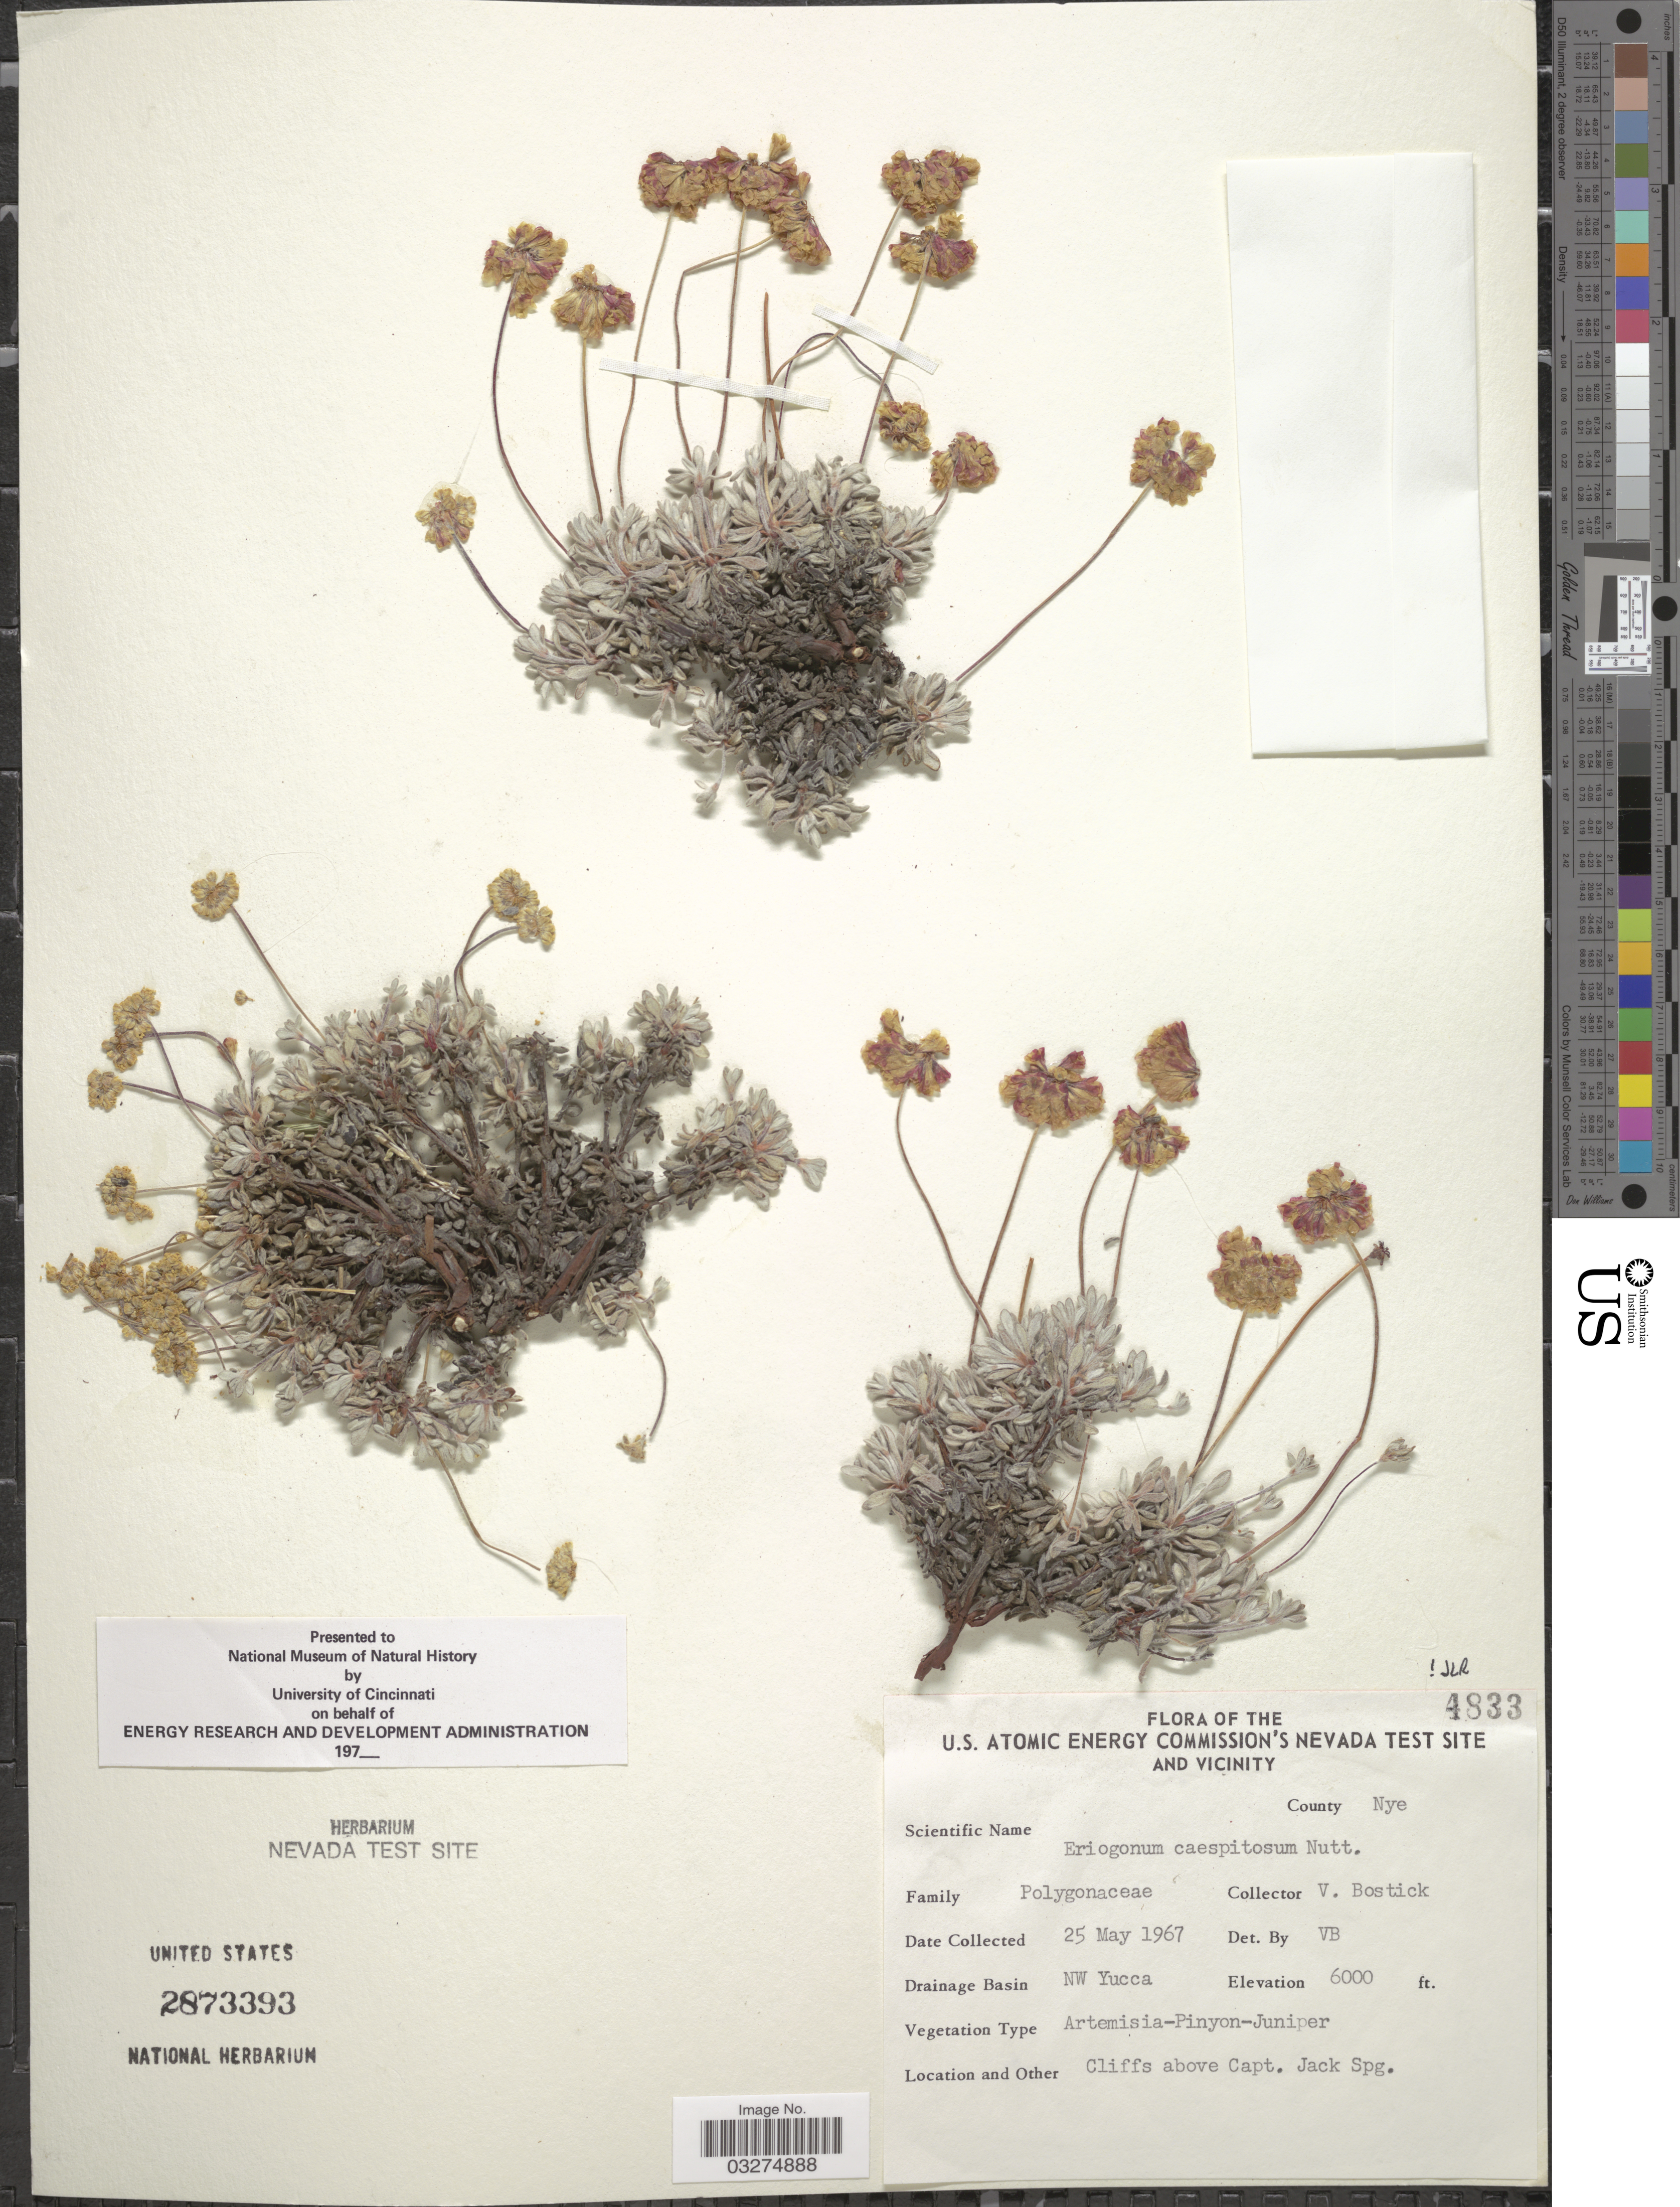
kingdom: Plantae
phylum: Tracheophyta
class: Magnoliopsida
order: Caryophyllales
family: Polygonaceae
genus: Eriogonum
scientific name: Eriogonum caespitosum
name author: Nutt.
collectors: V. Bostick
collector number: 4833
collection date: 1967-05-25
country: United States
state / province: Nevada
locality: U.S. Atomic Energy Commission's Nevada Test Site and Vicinity. County Nye. Drainage Basin NW Yucca. Cliffs above Capt. Jack Spg.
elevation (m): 1829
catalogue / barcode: US 2873393